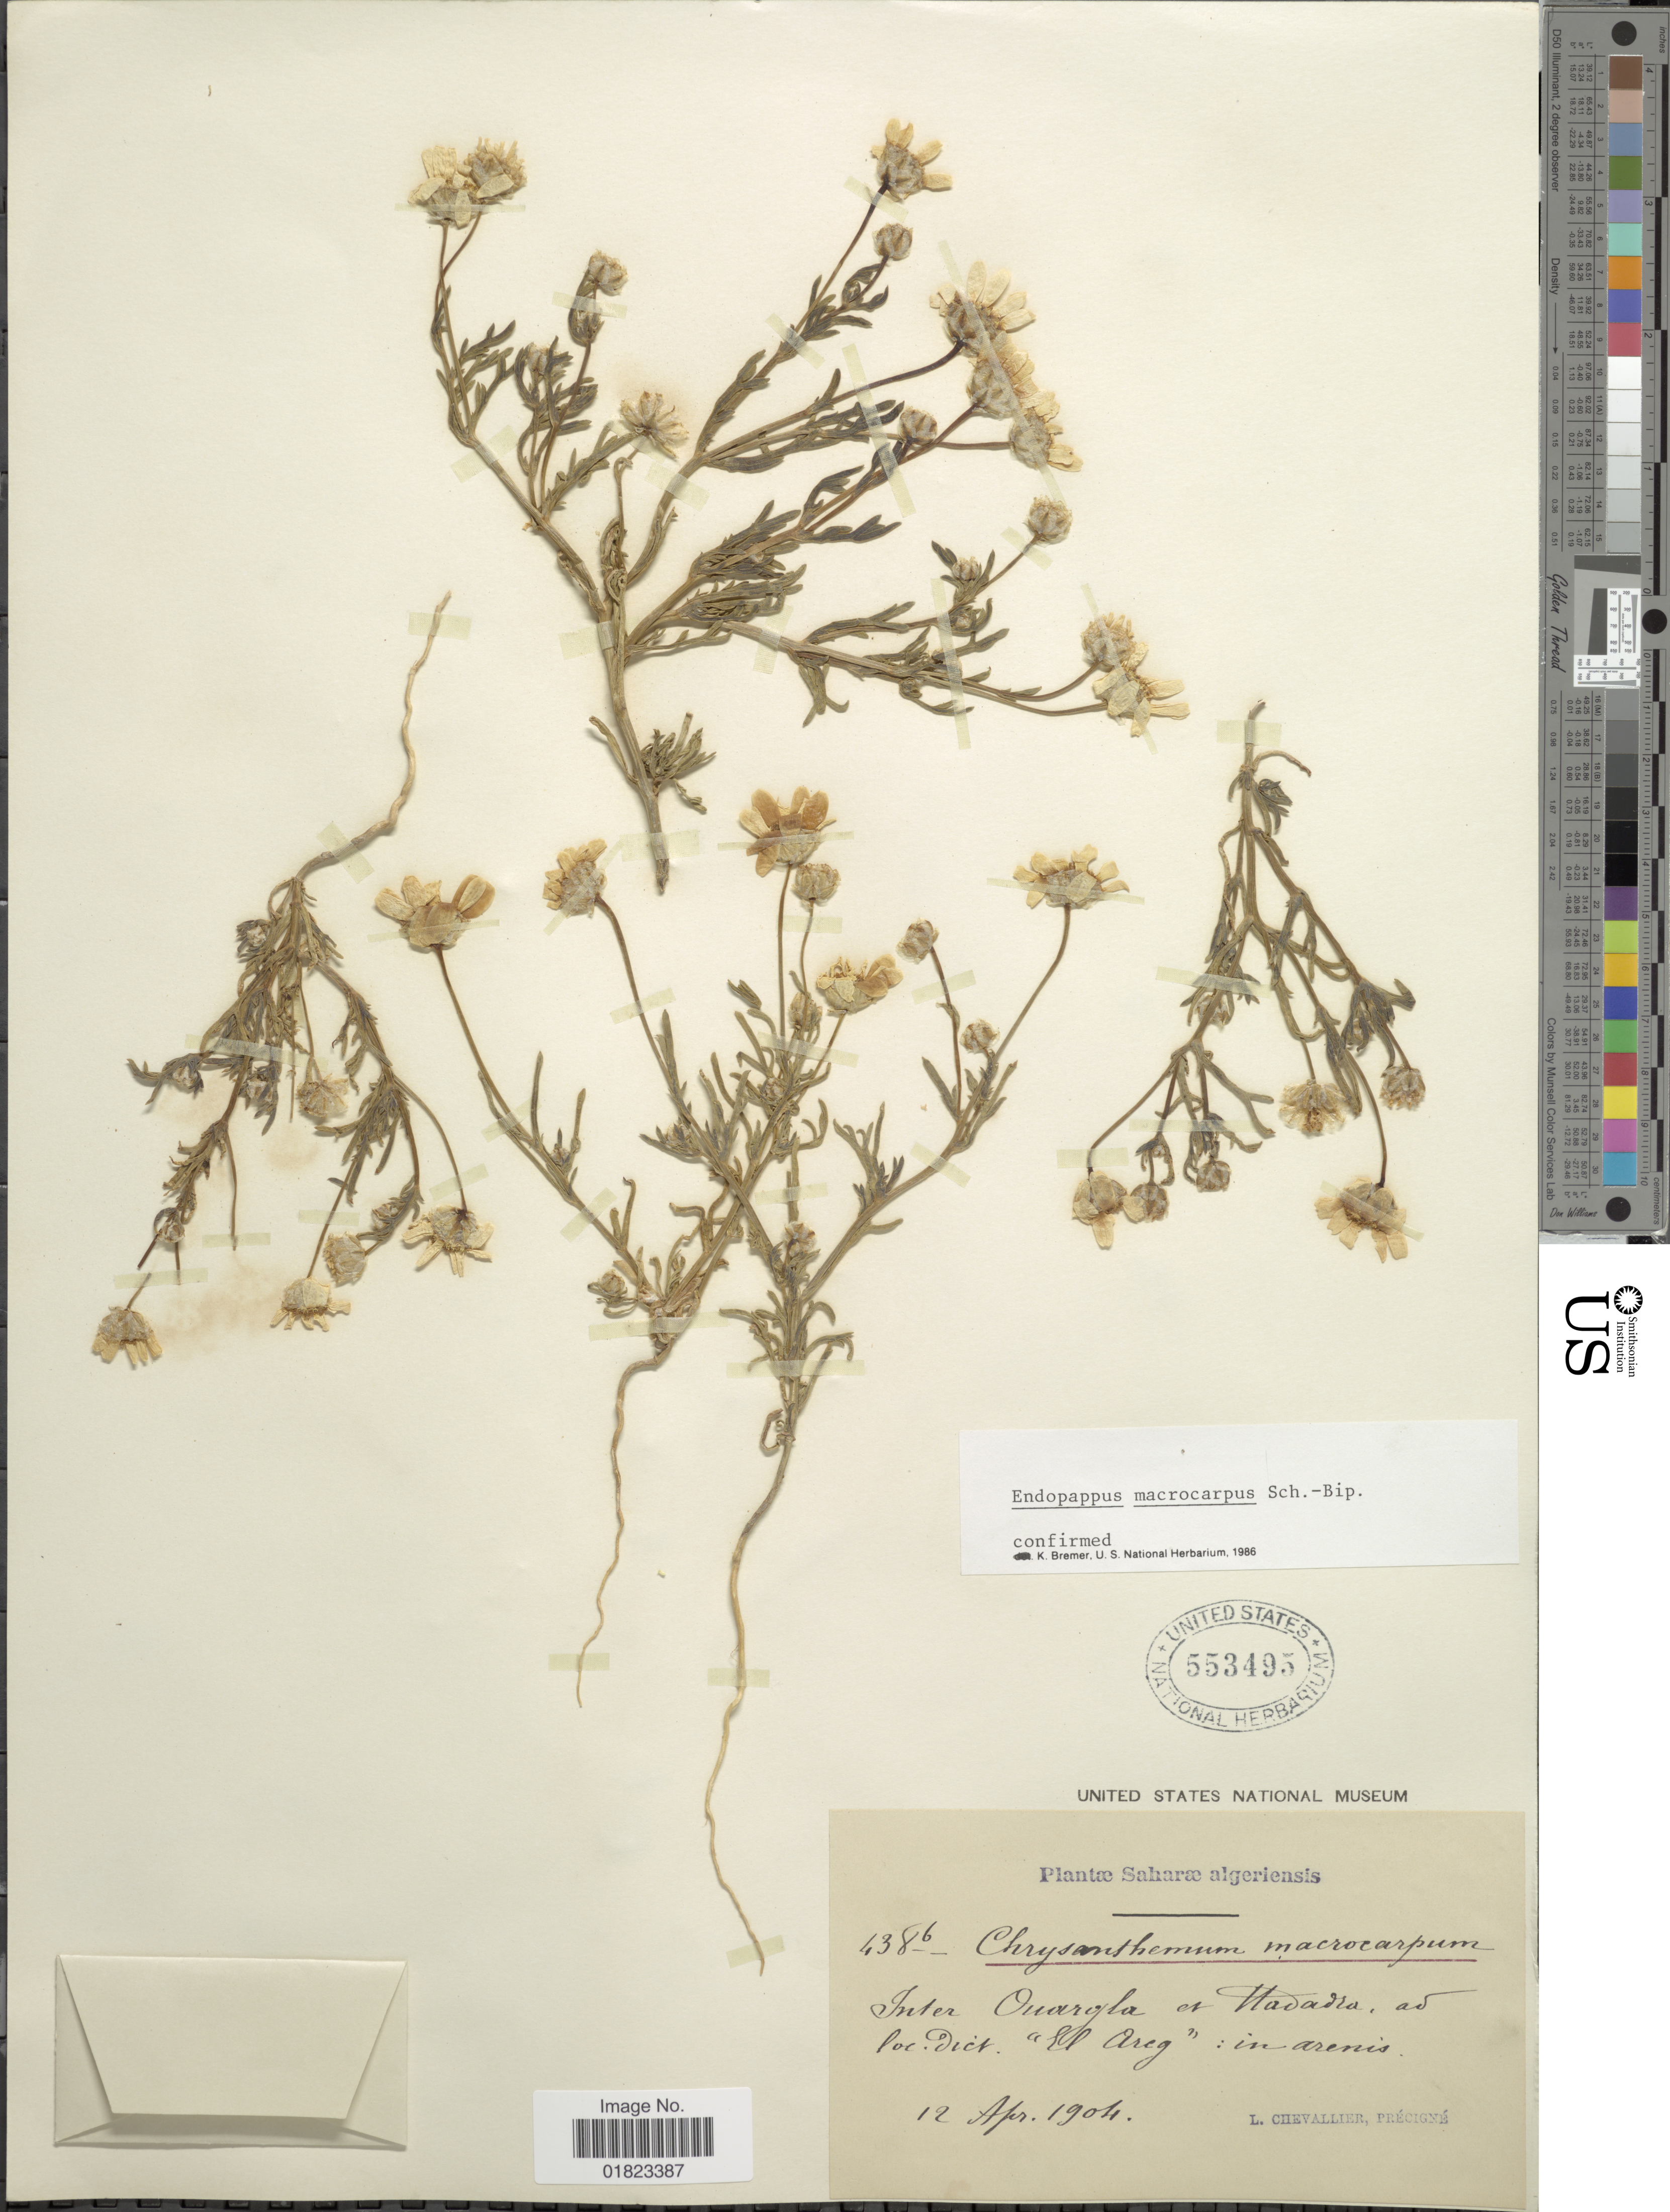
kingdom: Plantae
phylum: Tracheophyta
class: Magnoliopsida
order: Asterales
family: Asteraceae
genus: Endopappus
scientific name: Endopappus macrocarpus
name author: Sch. Bip.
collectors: L. Chevallier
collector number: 4386*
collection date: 1904-04-21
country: Algeria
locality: Saharae Algeriensis, Inter Ouarojla et Madadra, ad loc. dict "El Areg": in arenis.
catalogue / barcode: US 553495